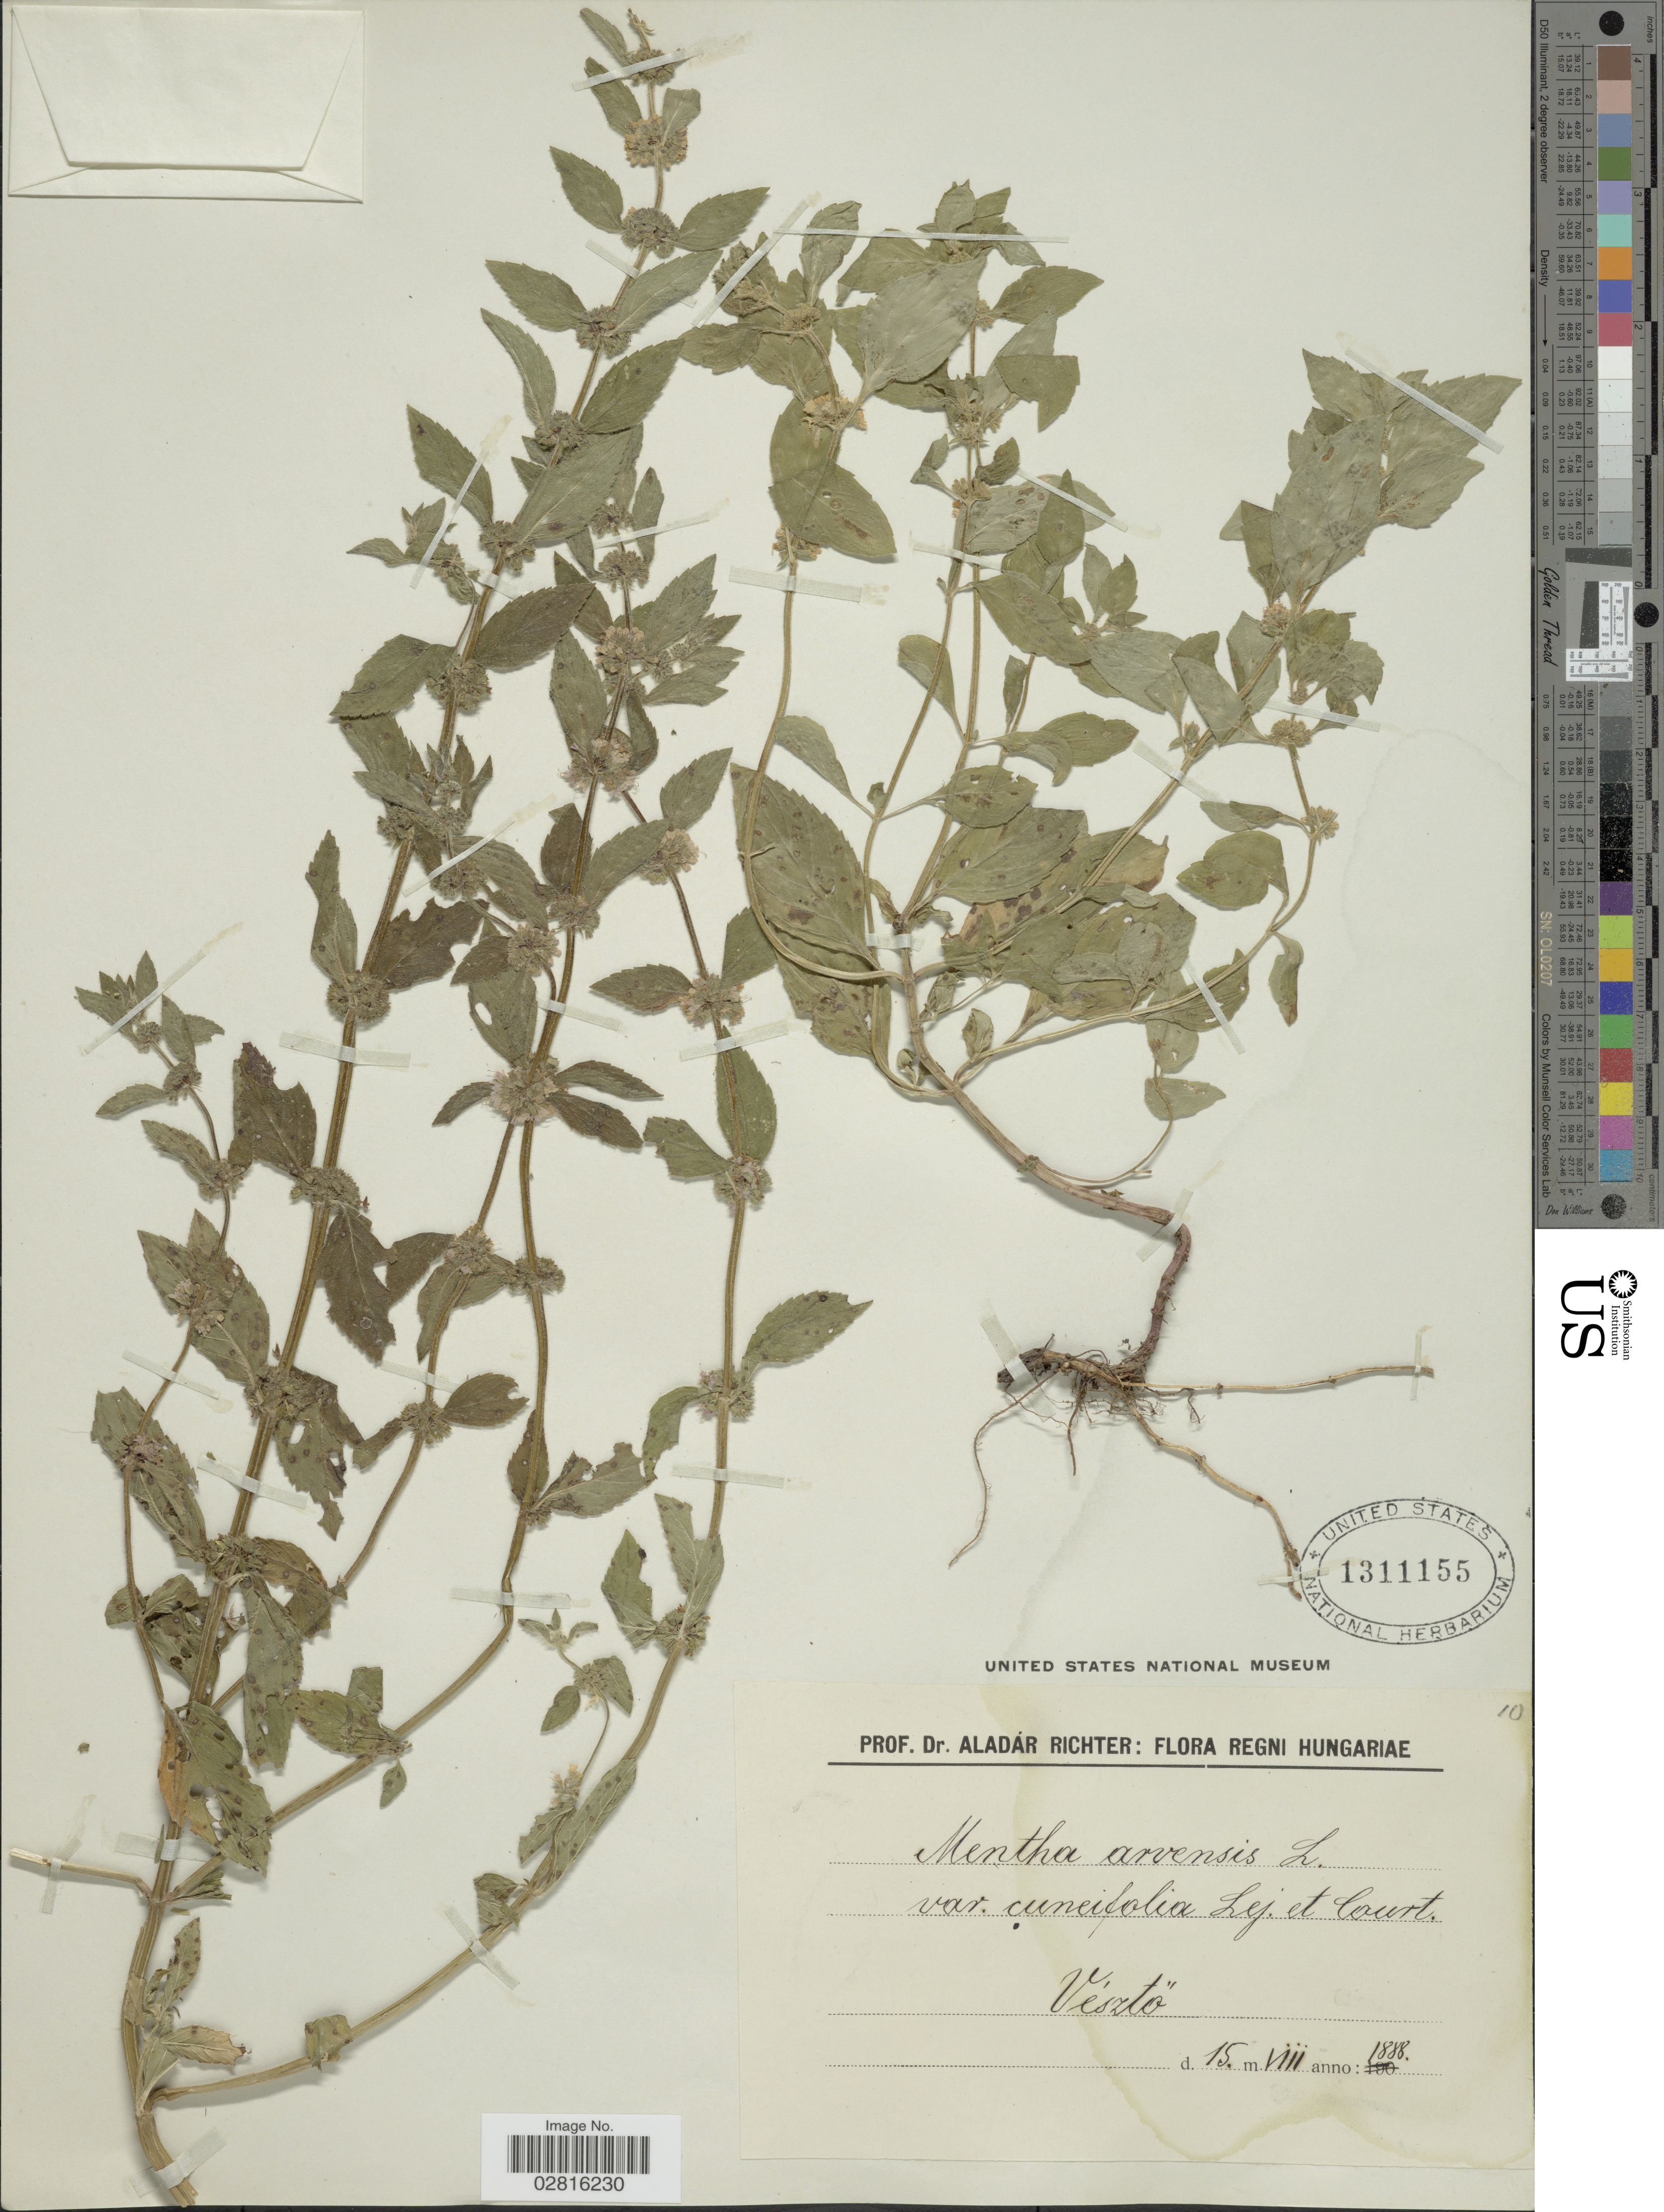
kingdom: Plantae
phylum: Tracheophyta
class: Magnoliopsida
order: Lamiales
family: Lamiaceae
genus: Mentha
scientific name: Mentha arvensis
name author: L.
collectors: A. Richter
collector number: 10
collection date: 1888-08-15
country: Hungary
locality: Regni Hungariae. Vésztö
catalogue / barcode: US 1311155